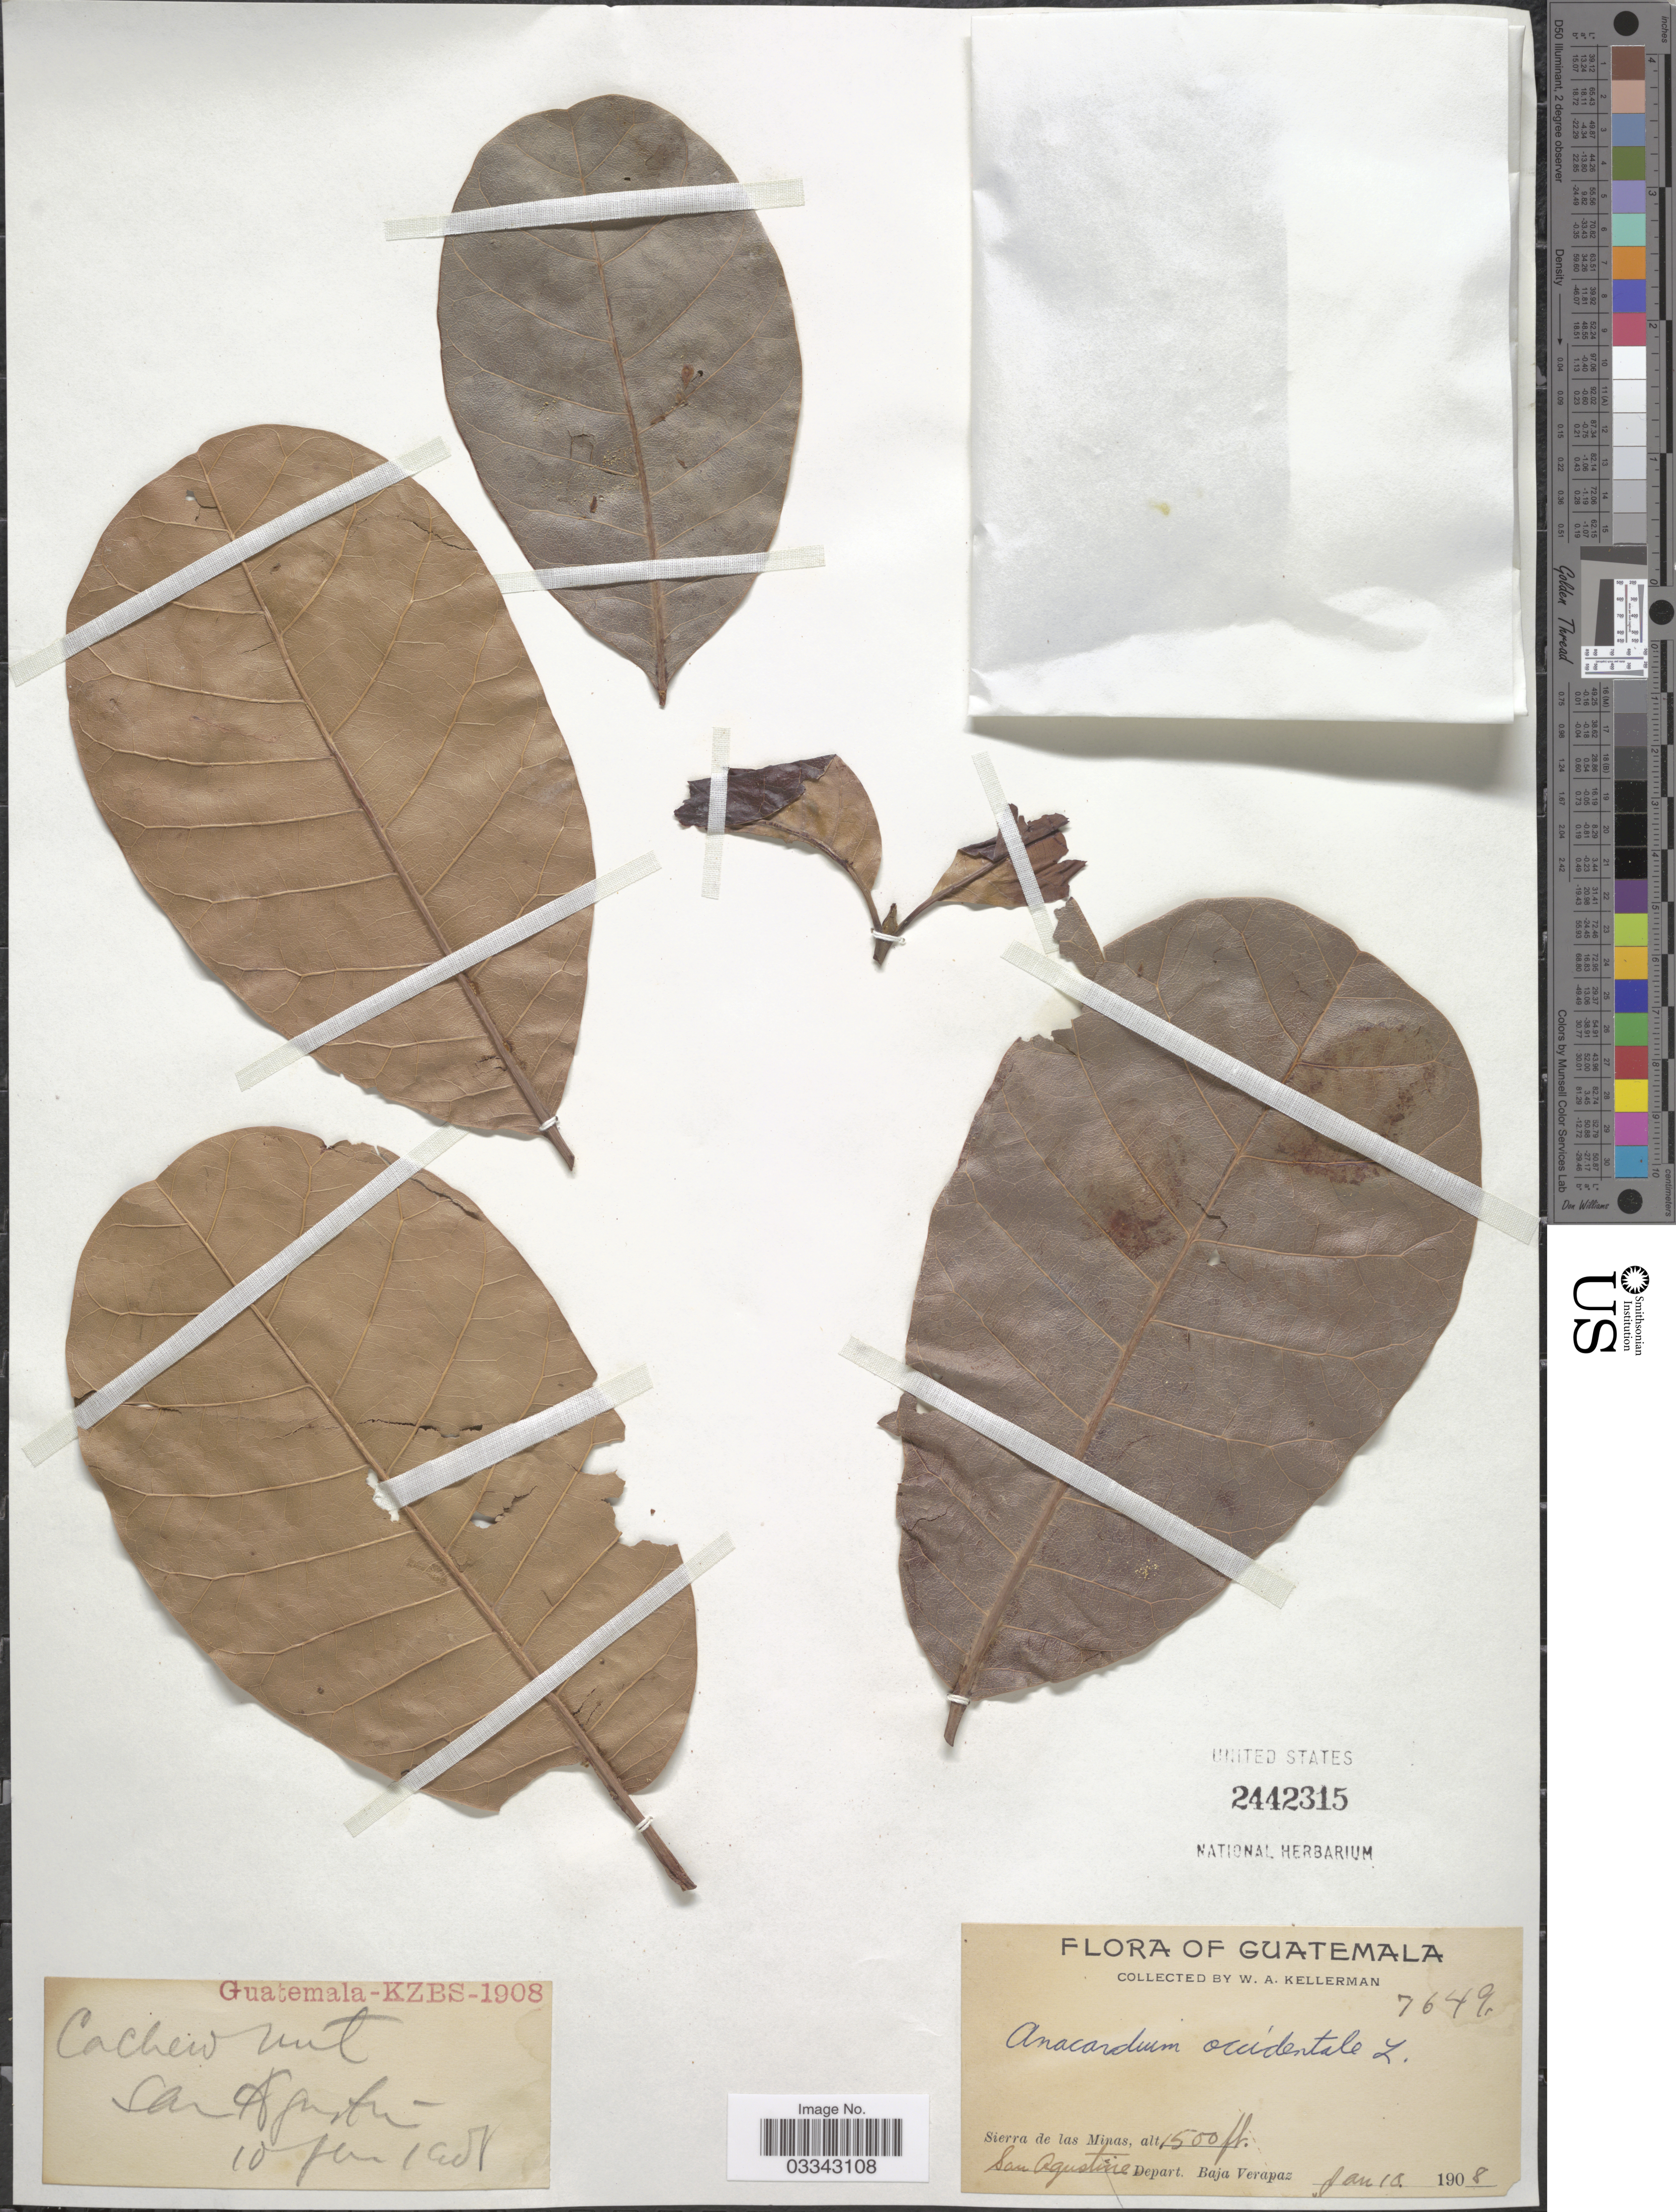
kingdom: Plantae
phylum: Tracheophyta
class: Magnoliopsida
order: Sapindales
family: Anacardiaceae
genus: Anacardium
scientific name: Anacardium occidentale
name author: L.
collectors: W. Kellerman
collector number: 7649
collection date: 1908-01-10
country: Guatemala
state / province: Baja Verapaz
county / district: San Augustine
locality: Sierra de las Minas.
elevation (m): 457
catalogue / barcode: US 2442315